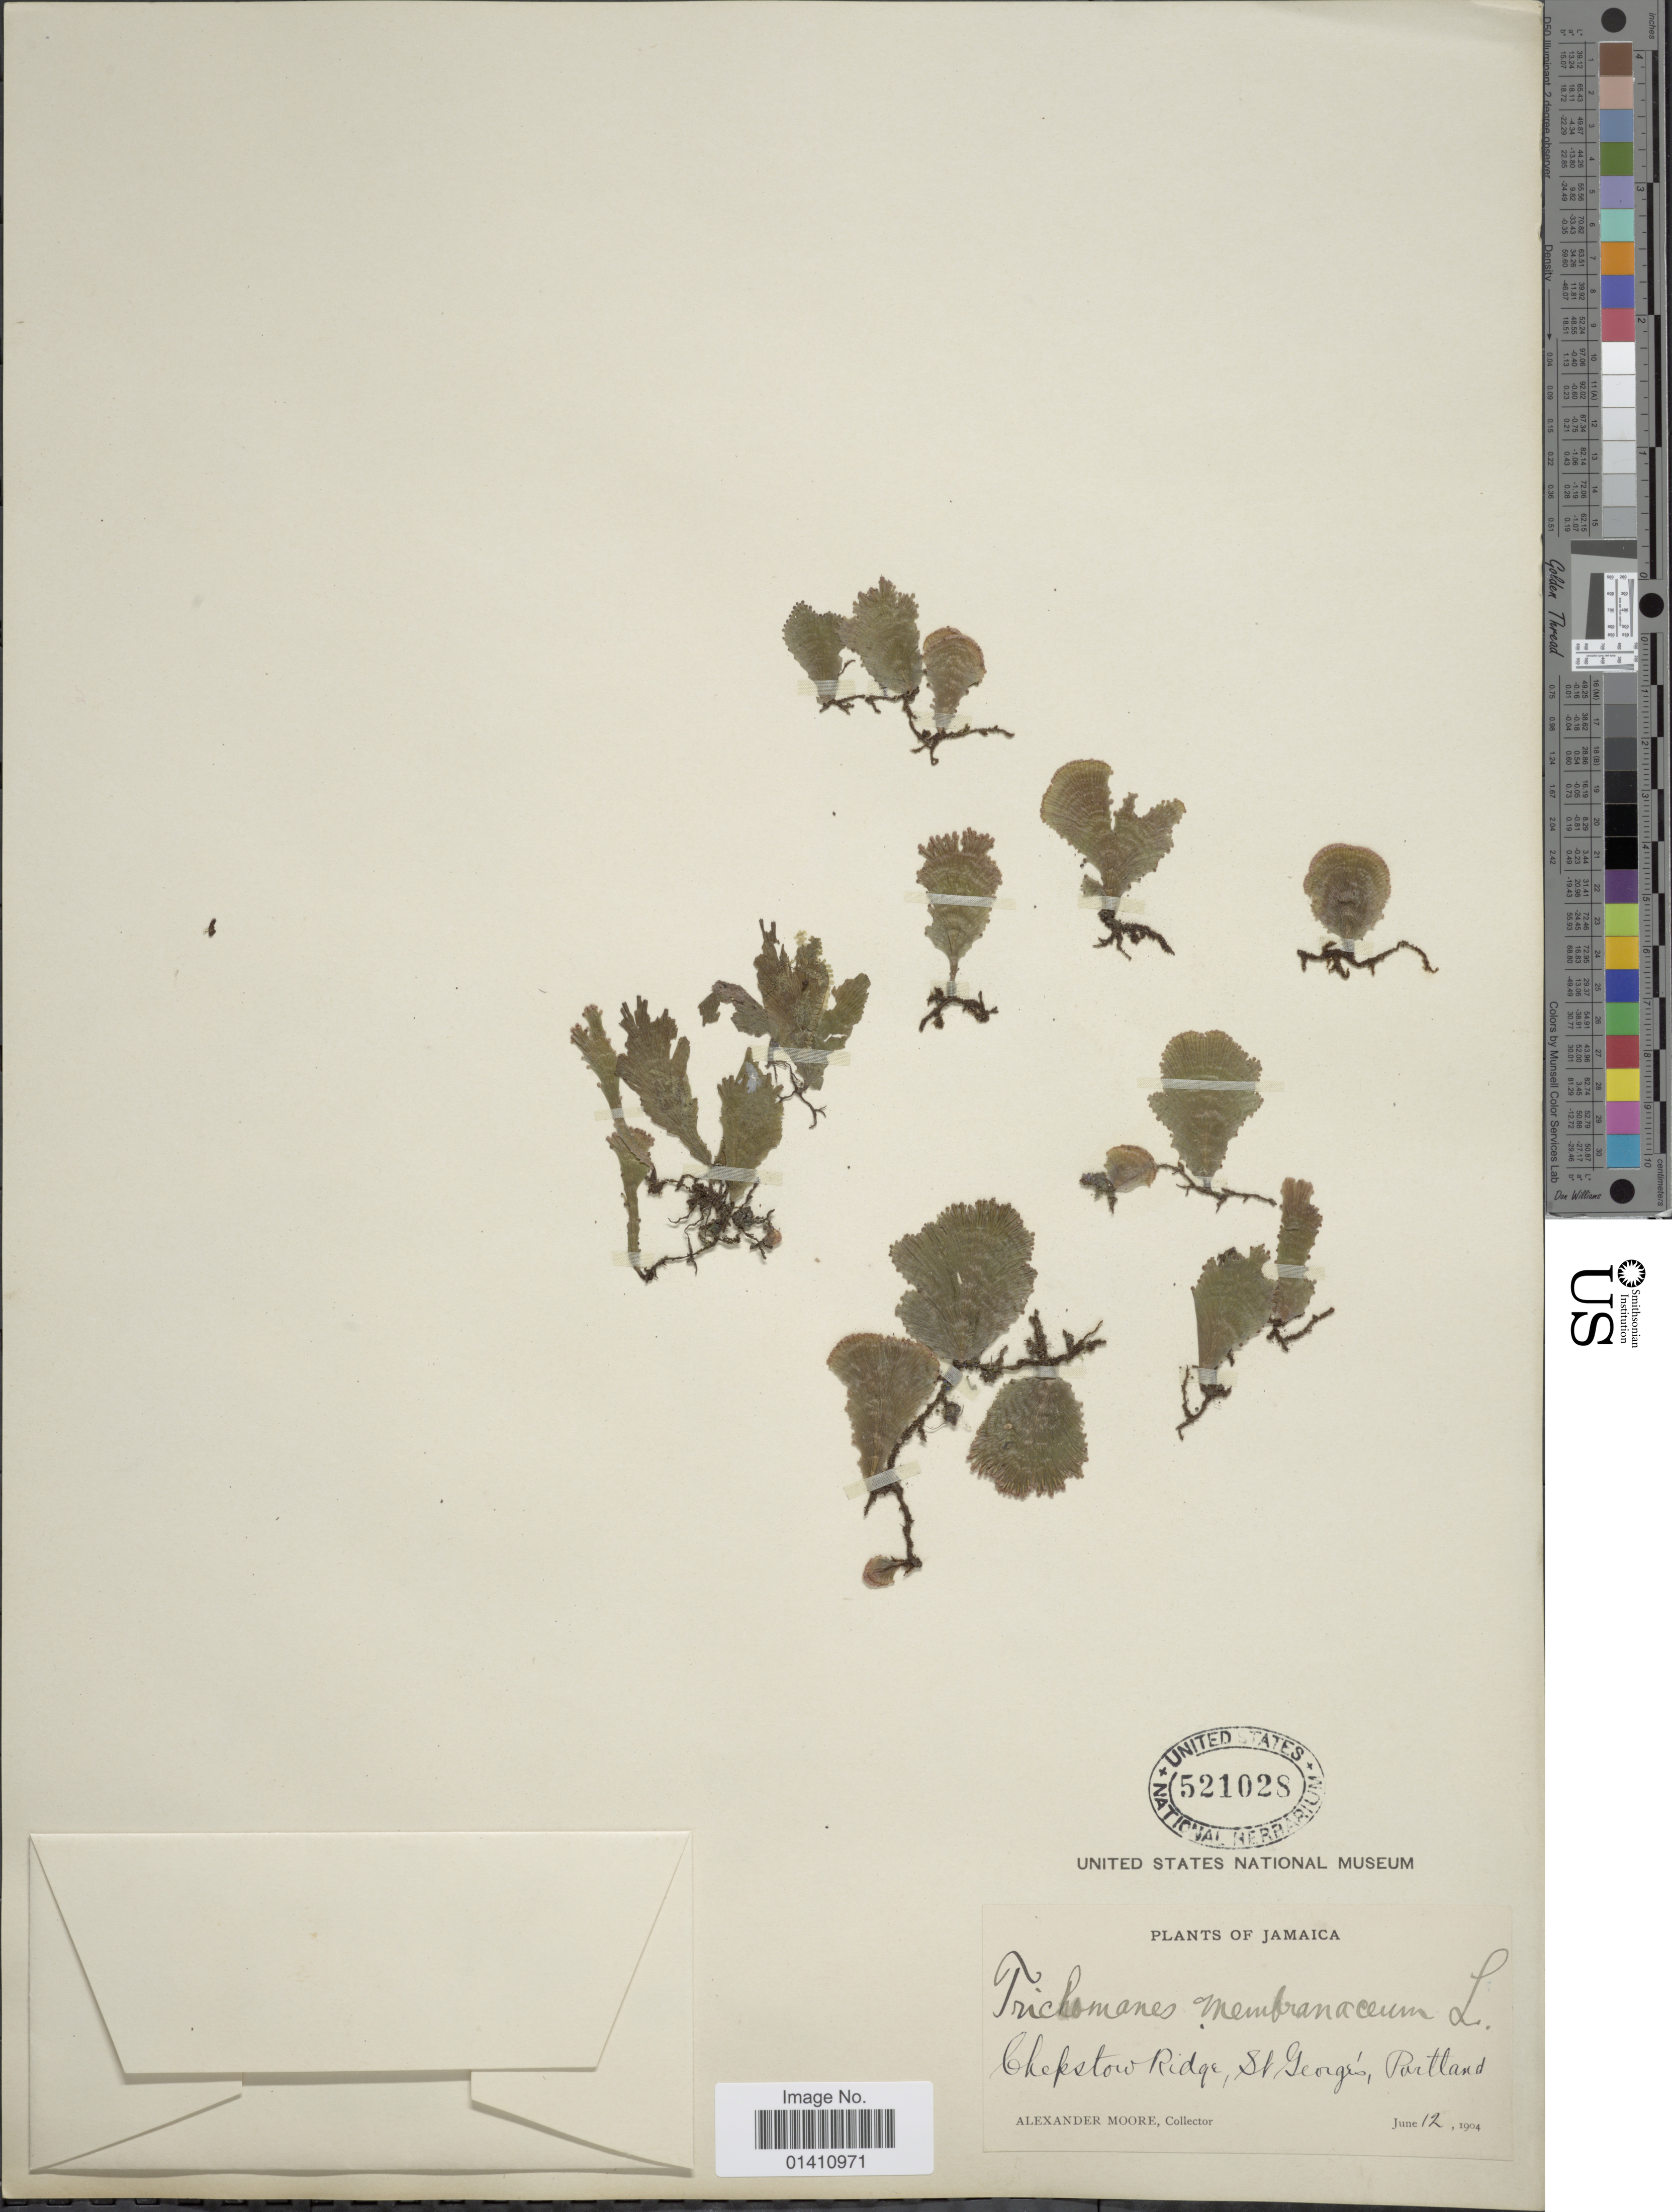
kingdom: Plantae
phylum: Tracheophyta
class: Polypodiopsida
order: Hymenophyllales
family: Hymenophyllaceae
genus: Didymoglossum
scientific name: Didymoglossum membranaceum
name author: (L.) Vareschi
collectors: A. Moore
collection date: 1904-06-12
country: Jamaica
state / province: Portland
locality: Chepstow Ridge, St. George's.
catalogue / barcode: US 521028